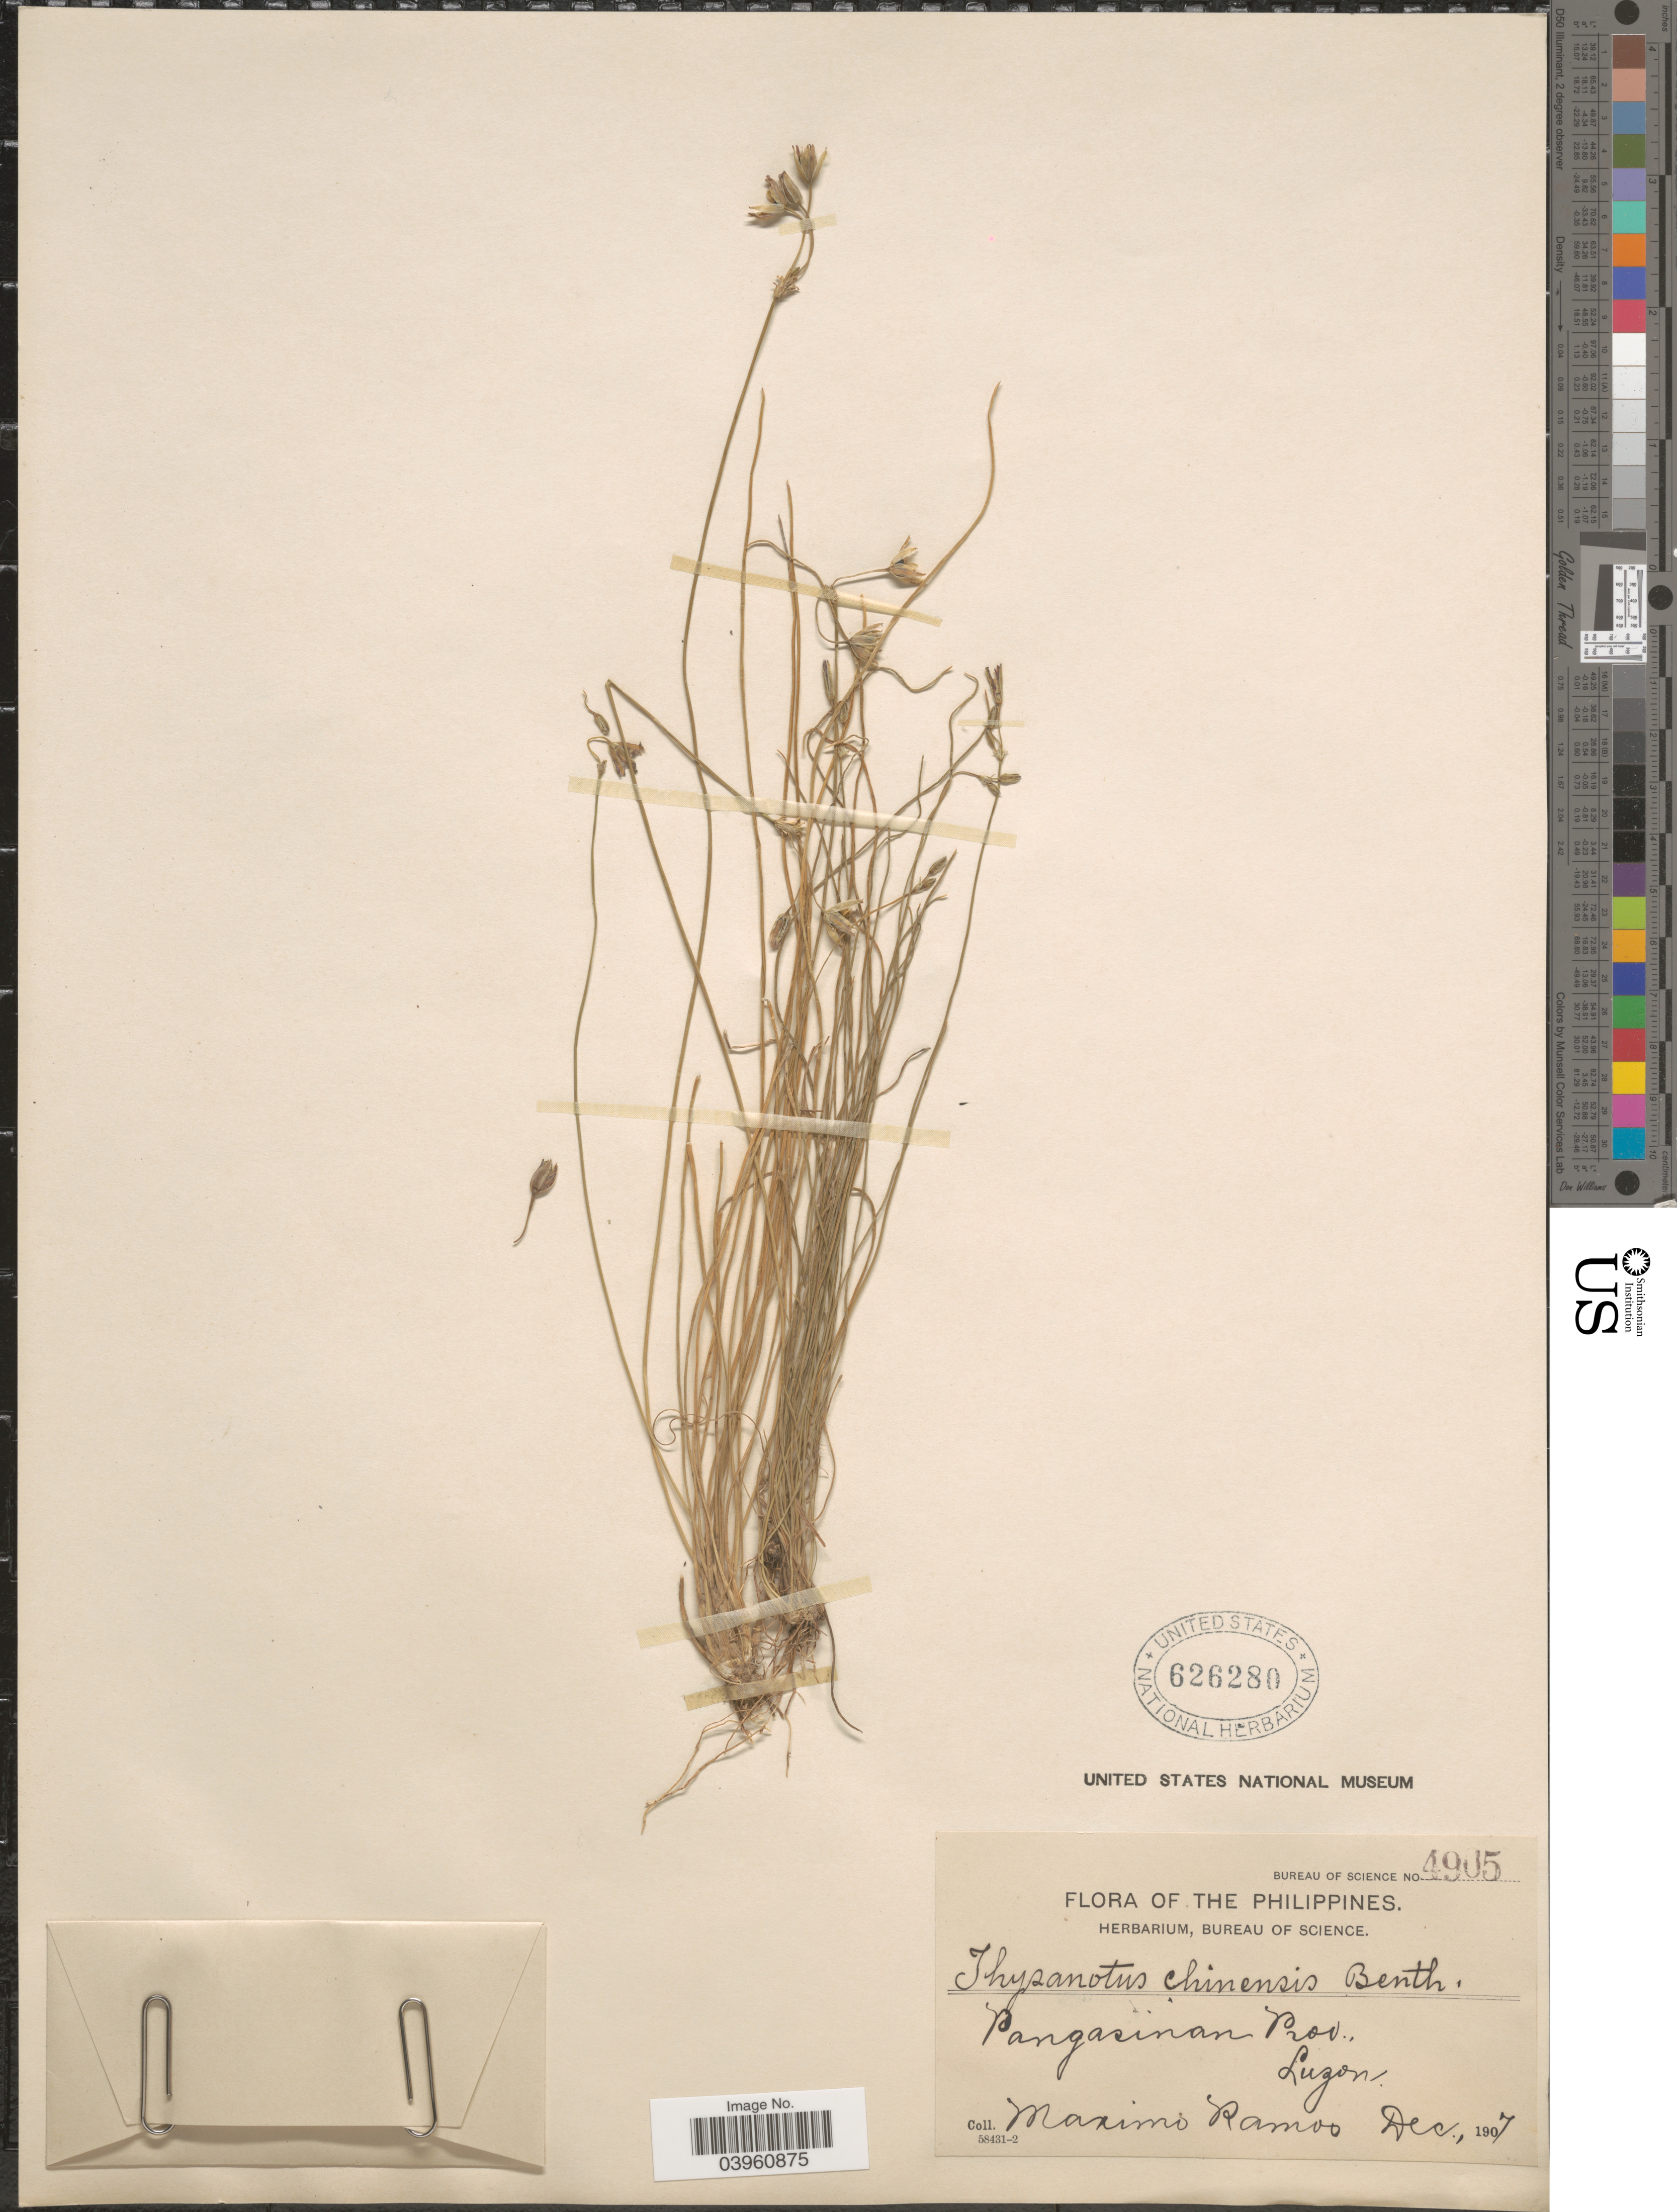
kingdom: Plantae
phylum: Tracheophyta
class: Liliopsida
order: Asparagales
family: Asparagaceae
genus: Thysanotus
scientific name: Thysanotus chinensis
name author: Benth.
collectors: M. Ramos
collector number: Bureau of Science 4905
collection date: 1907-12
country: Philippines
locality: Pangasinan Prov., Luzon.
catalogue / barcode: US 626280